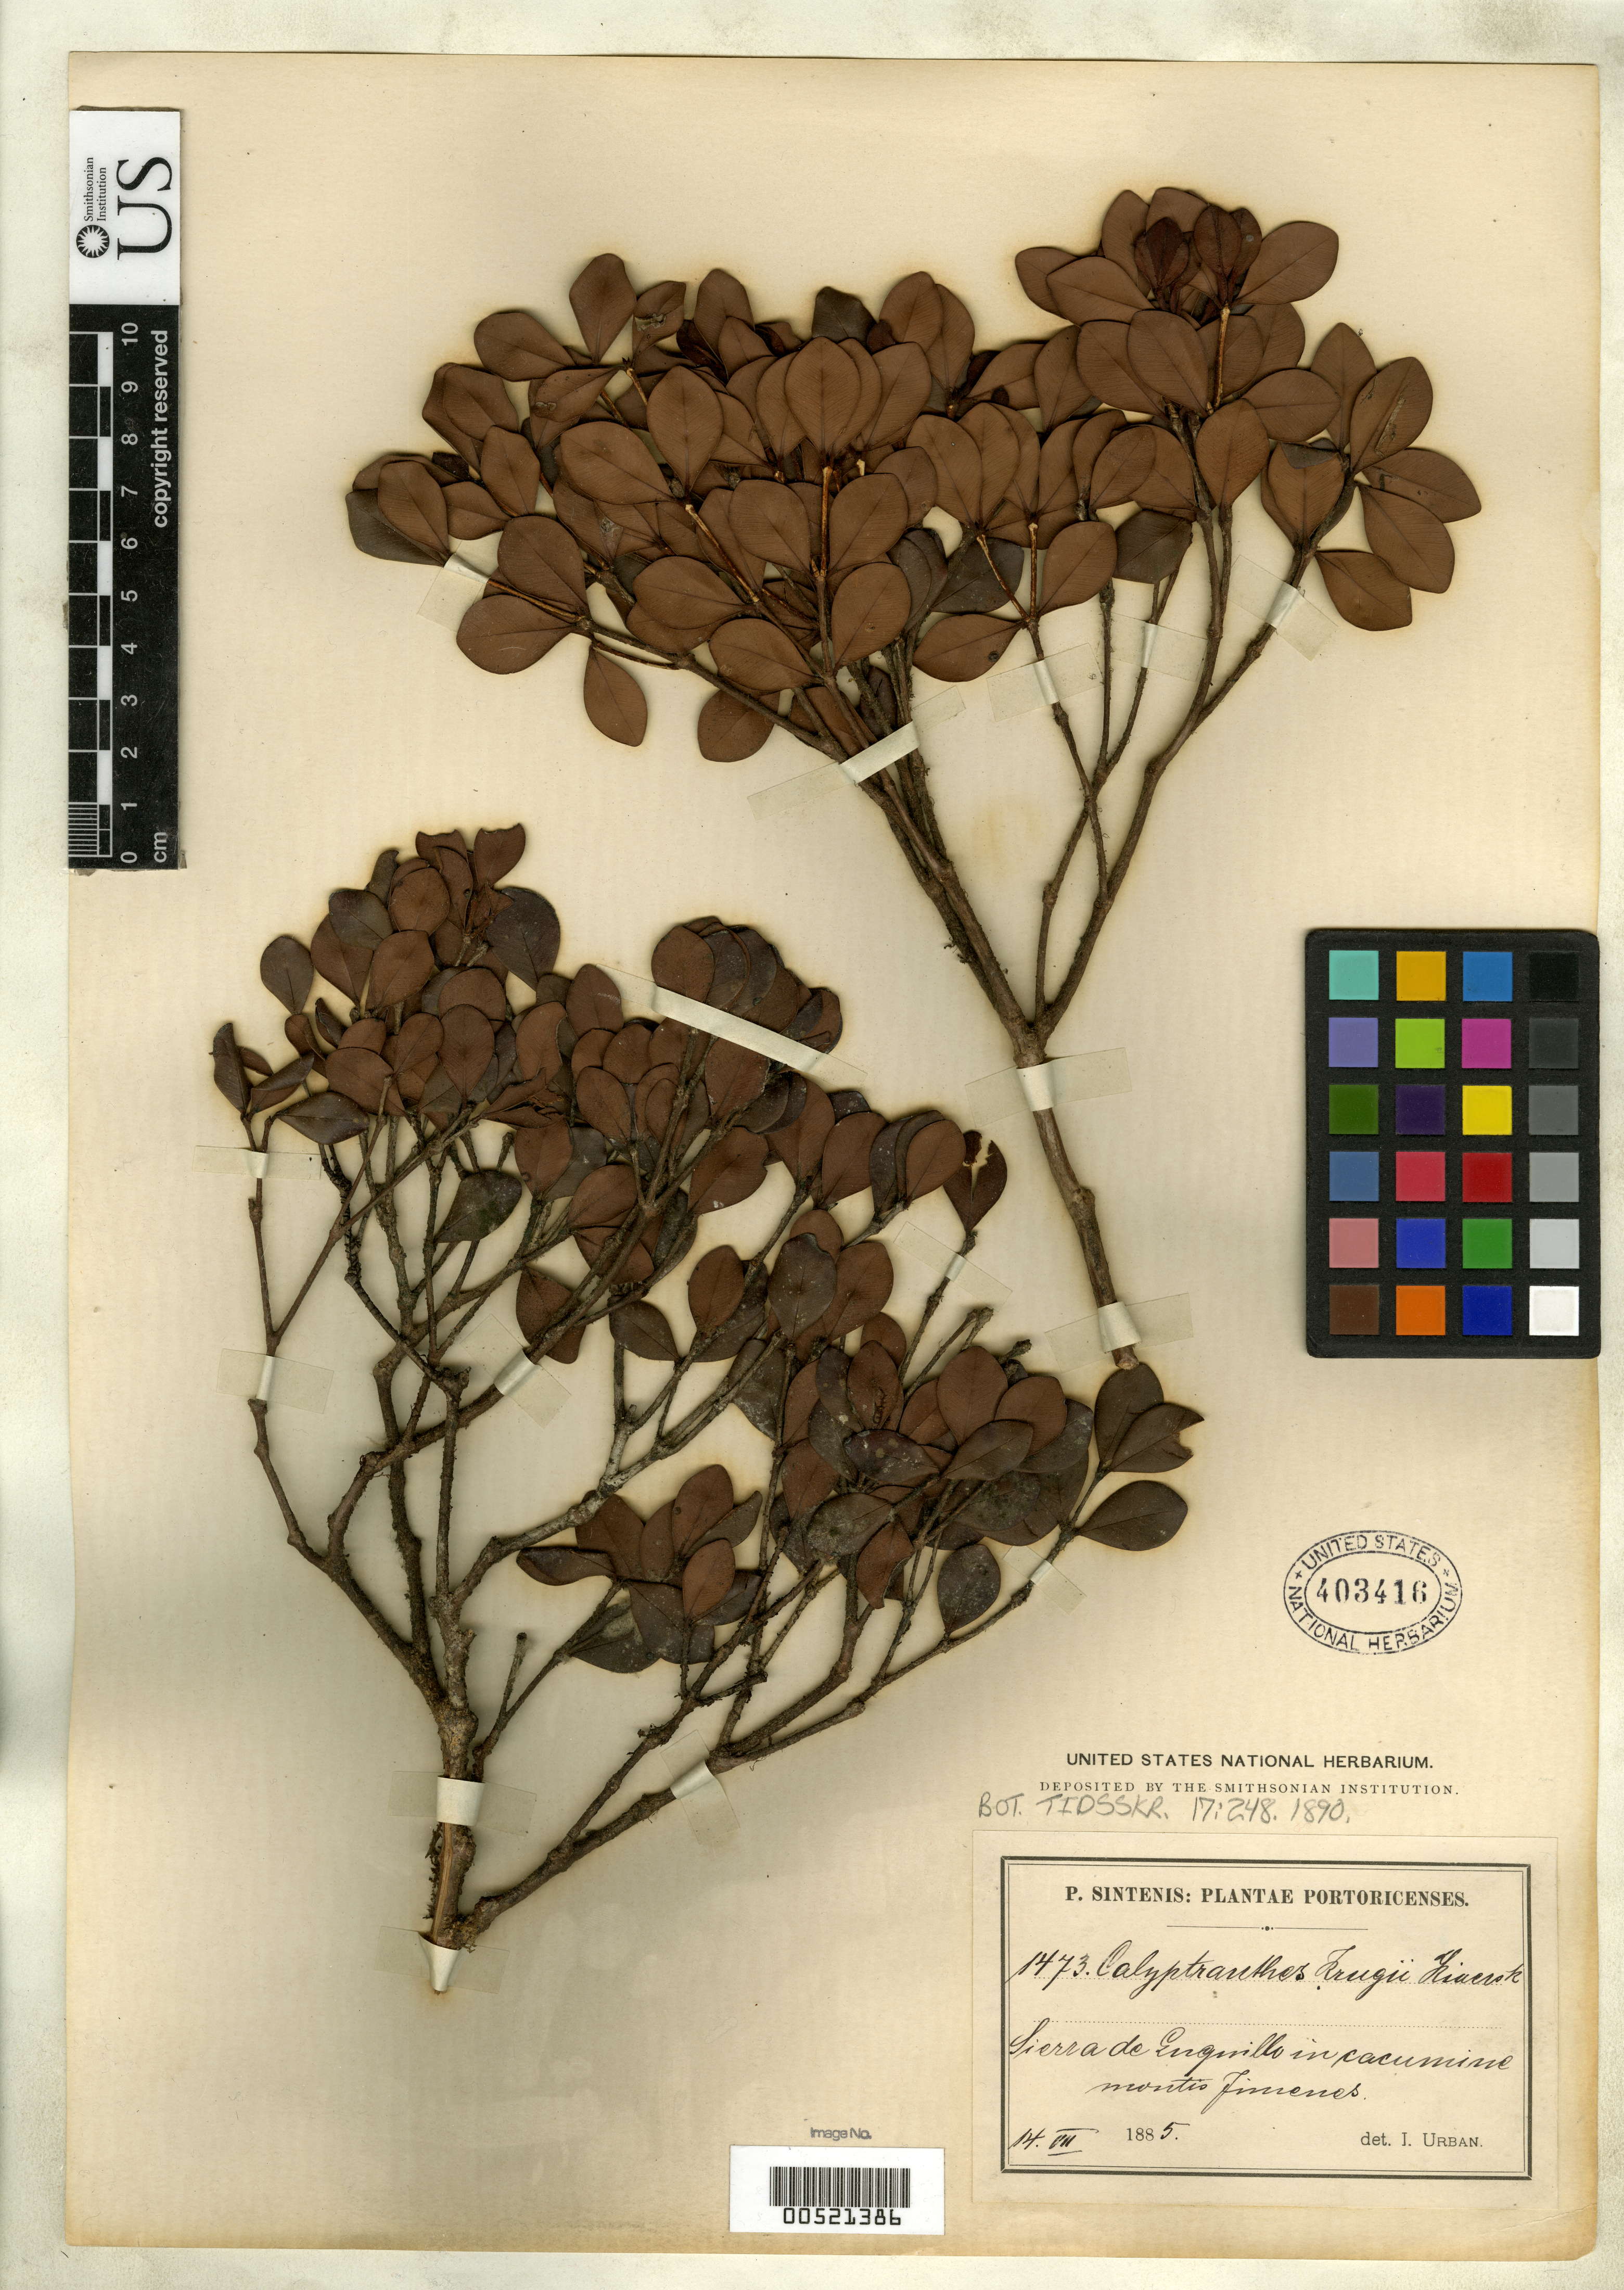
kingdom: Plantae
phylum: Tracheophyta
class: Magnoliopsida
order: Myrtales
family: Myrtaceae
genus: Calyptranthes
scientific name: Calyptranthes krugii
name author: Kiaersk.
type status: Isotype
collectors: P. Sintenis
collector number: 1473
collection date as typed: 14 Jul 1885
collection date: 1885-07-14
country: Puerto Rico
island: Greater Antilles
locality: Sierra de Luquillo in cacumine montis Jumenes.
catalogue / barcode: US 403416